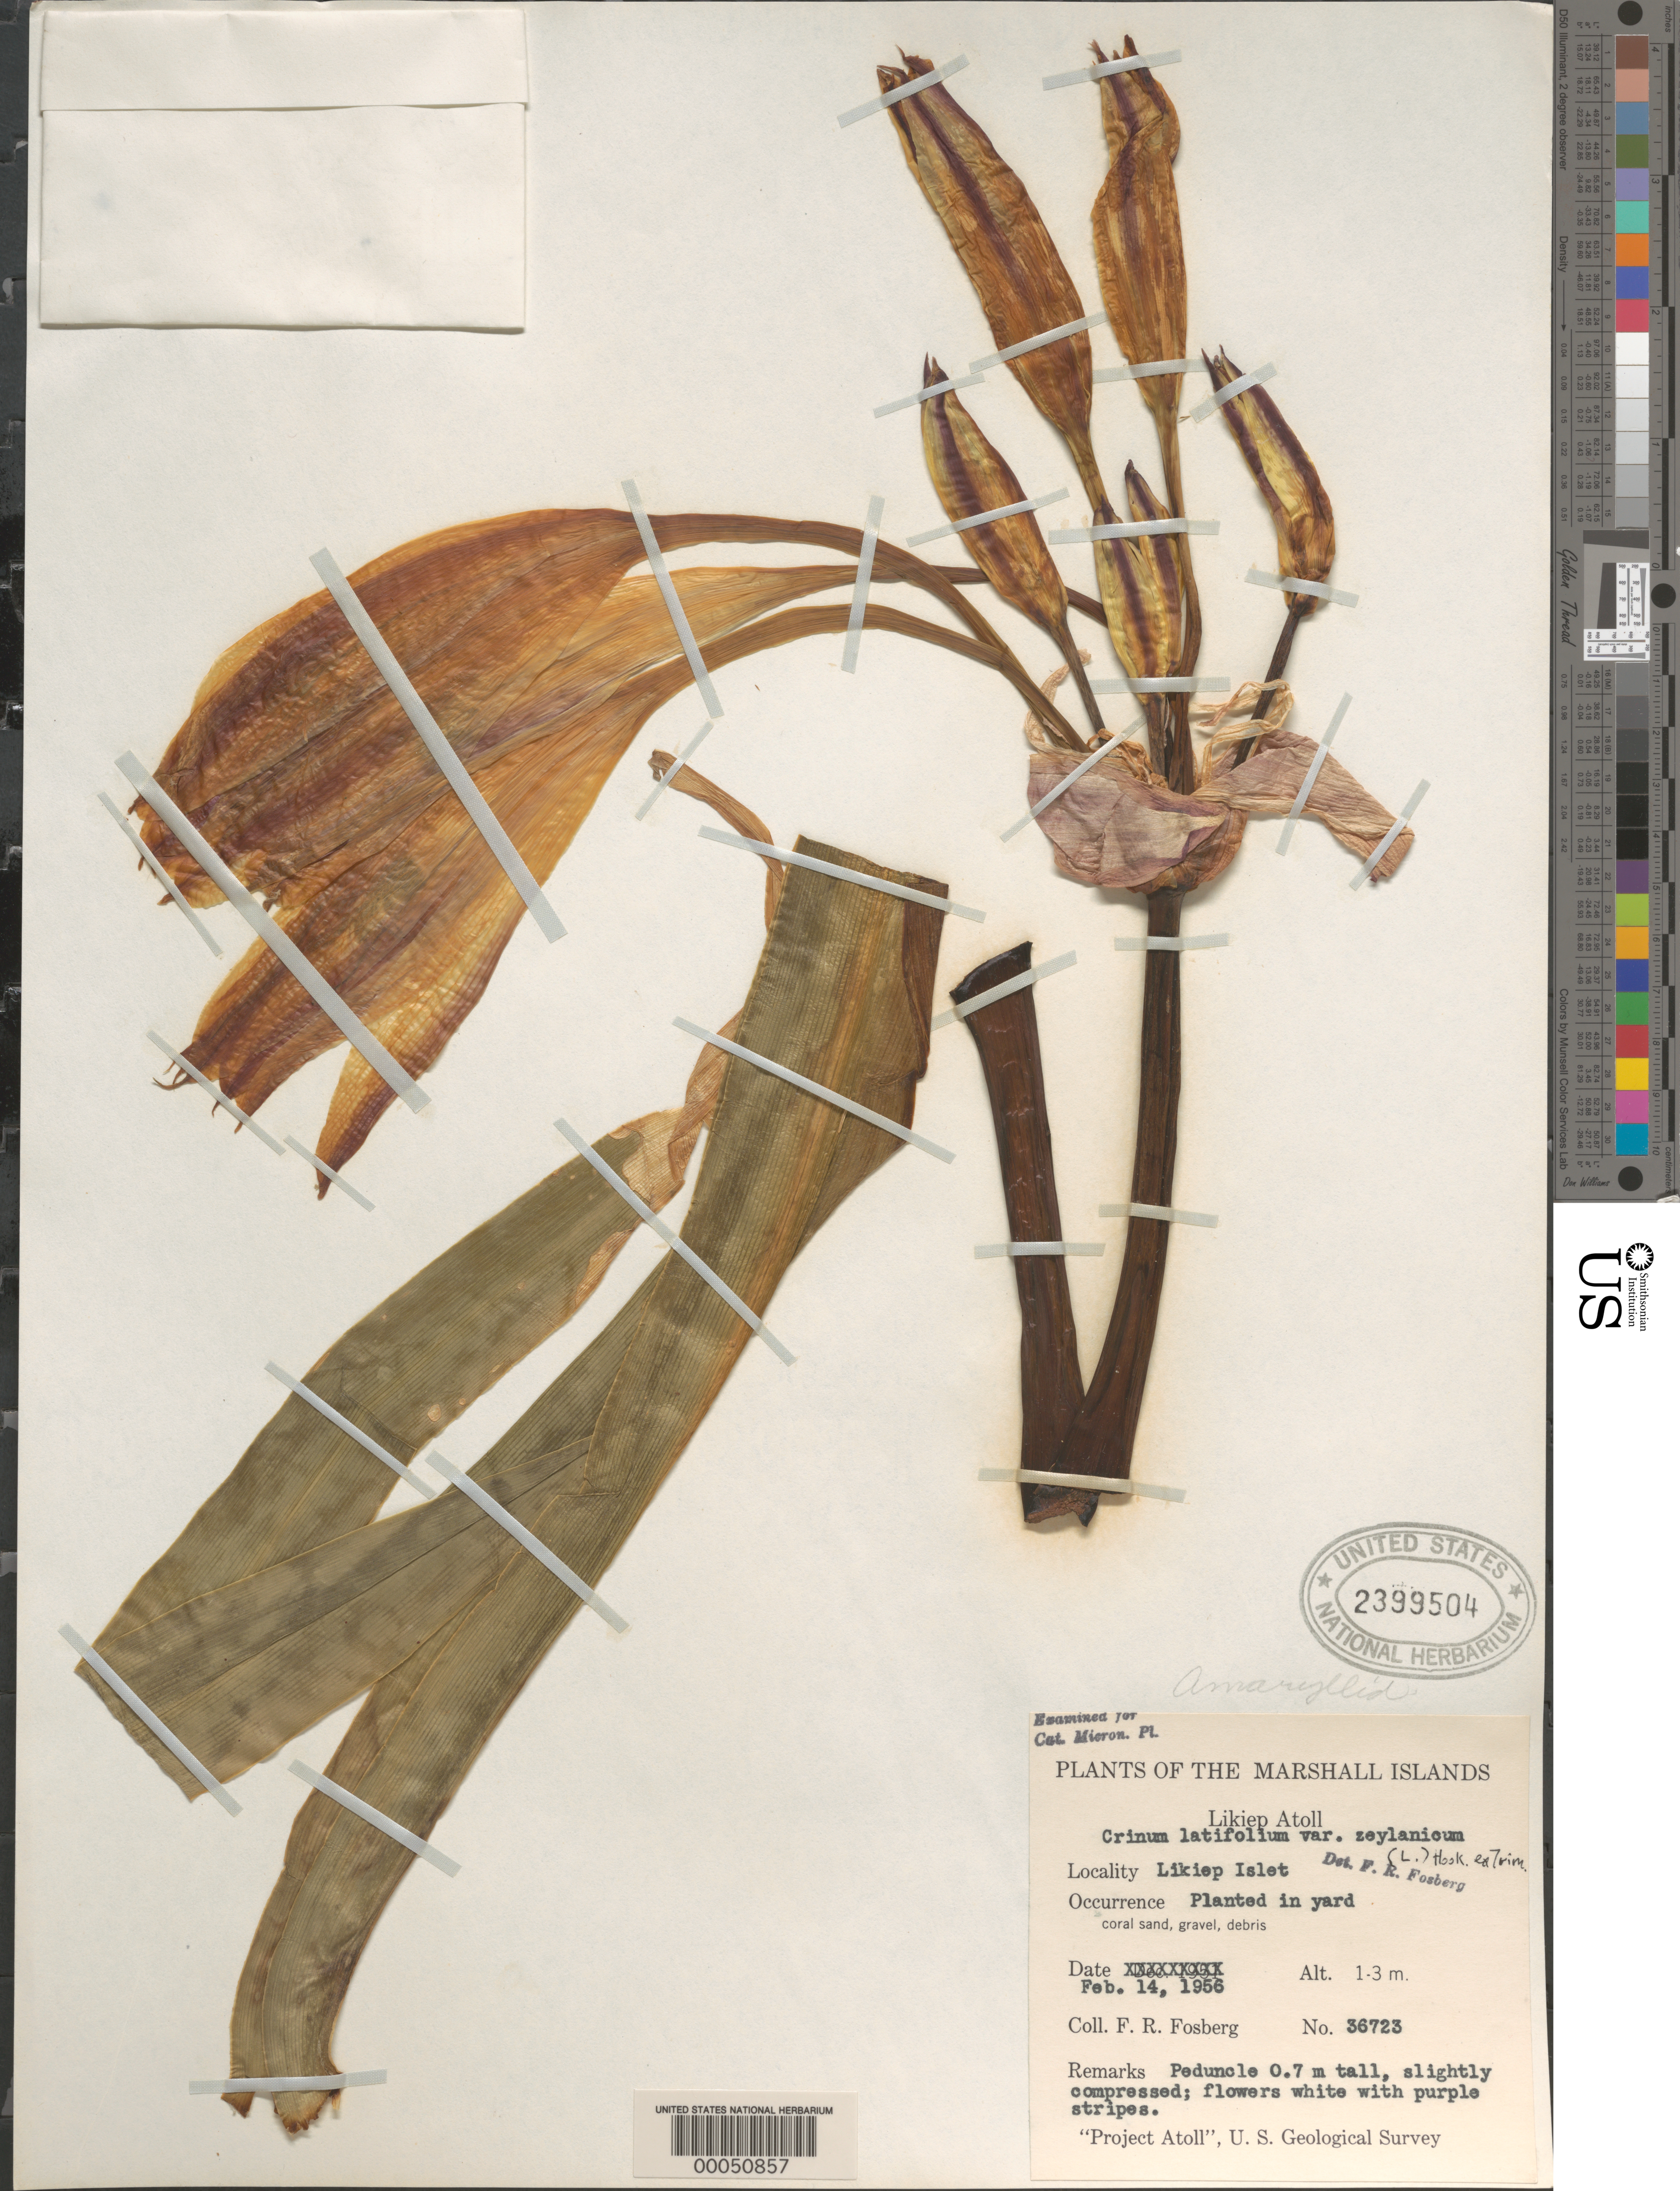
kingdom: Plantae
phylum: Tracheophyta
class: Liliopsida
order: Asparagales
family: Amaryllidaceae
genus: Crinum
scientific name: Crinum latifolium var. zeylanicum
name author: Hook. f. & Trimen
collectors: F. R. Fosberg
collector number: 36723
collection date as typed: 14 Feb 1956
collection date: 1956-02-14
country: Marshall Islands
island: Likiep Island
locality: Likiep Islet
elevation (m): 1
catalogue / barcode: US 2399504